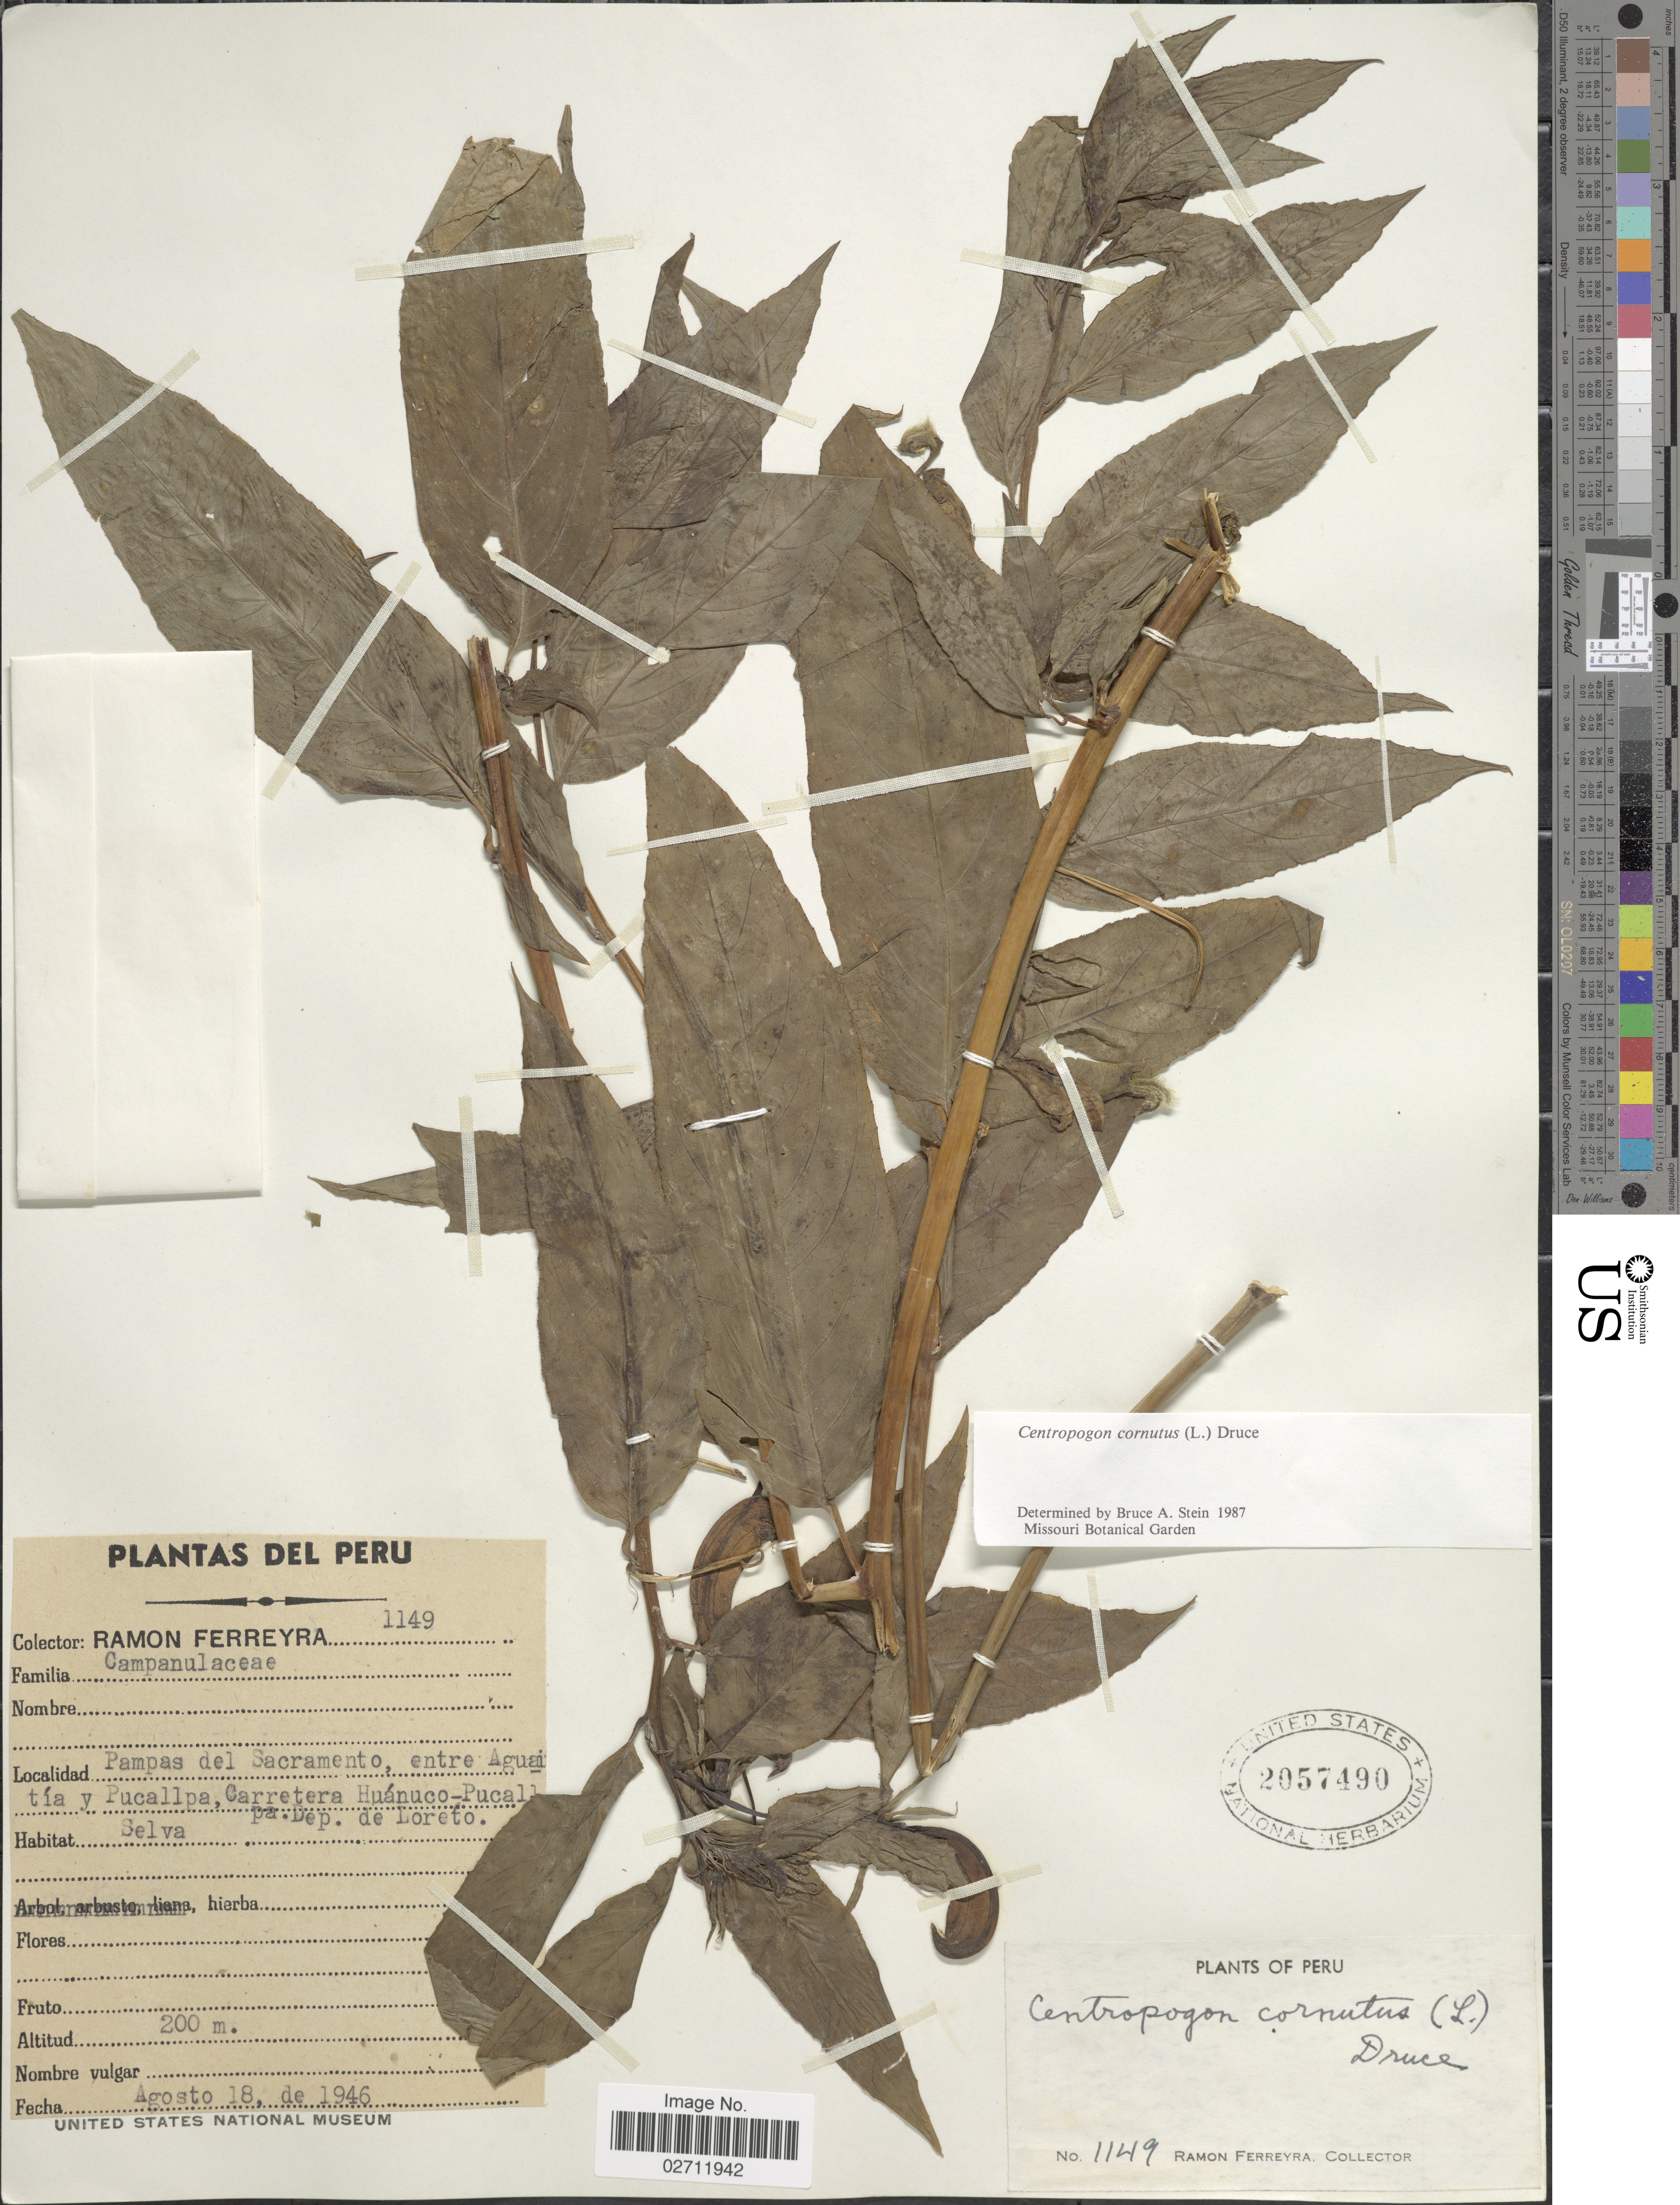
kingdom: Plantae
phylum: Tracheophyta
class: Magnoliopsida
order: Asterales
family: Campanulaceae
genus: Centropogon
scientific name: Centropogon cornutus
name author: (L.) Druce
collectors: R. A. Ferreyra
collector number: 1149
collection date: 1946-08-18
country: Peru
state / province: Loreto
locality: Pampas del Sacramento, entre Aguaitía y Pucallpa, Carretera Huánuco - Pucallpa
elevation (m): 200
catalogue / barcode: US 2057490